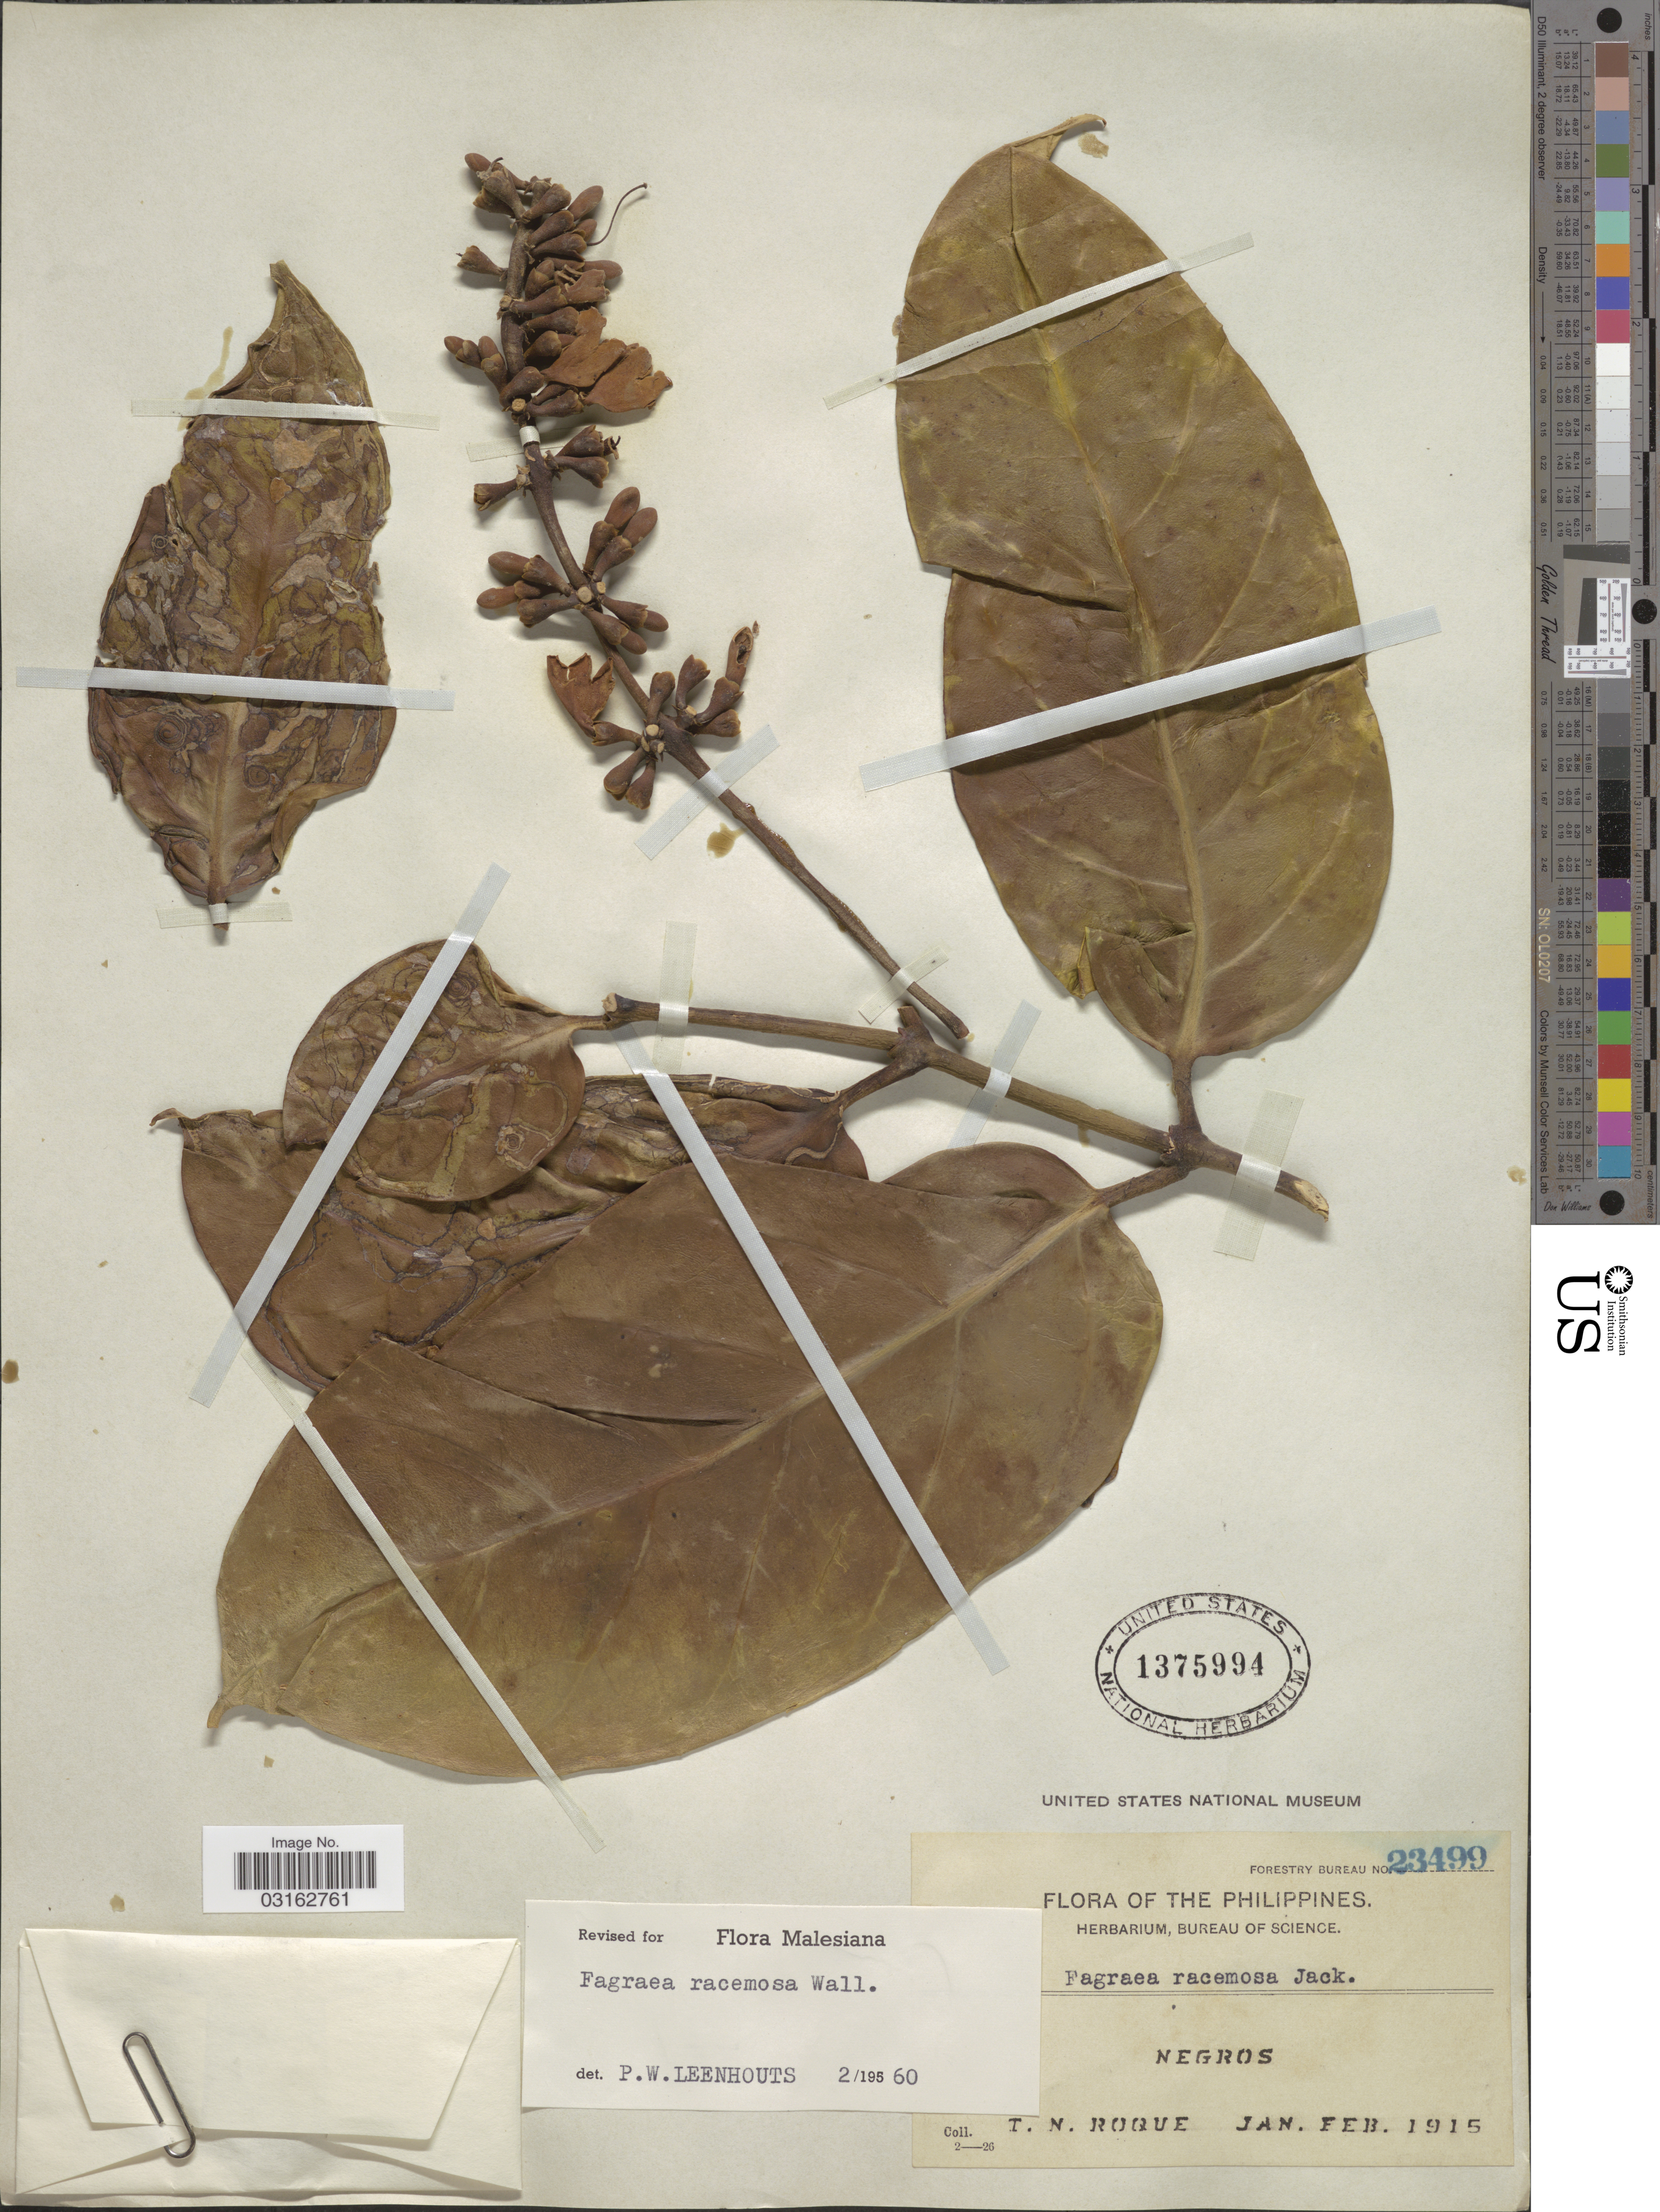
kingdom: Plantae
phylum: Tracheophyta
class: Magnoliopsida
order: Gentianales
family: Gentianaceae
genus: Fagraea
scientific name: Fagraea racemosa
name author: Jack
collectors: T. Roque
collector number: Forestry Bureau 23499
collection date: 1915-01/1915-02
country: Philippines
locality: Negros.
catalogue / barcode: US 1375994